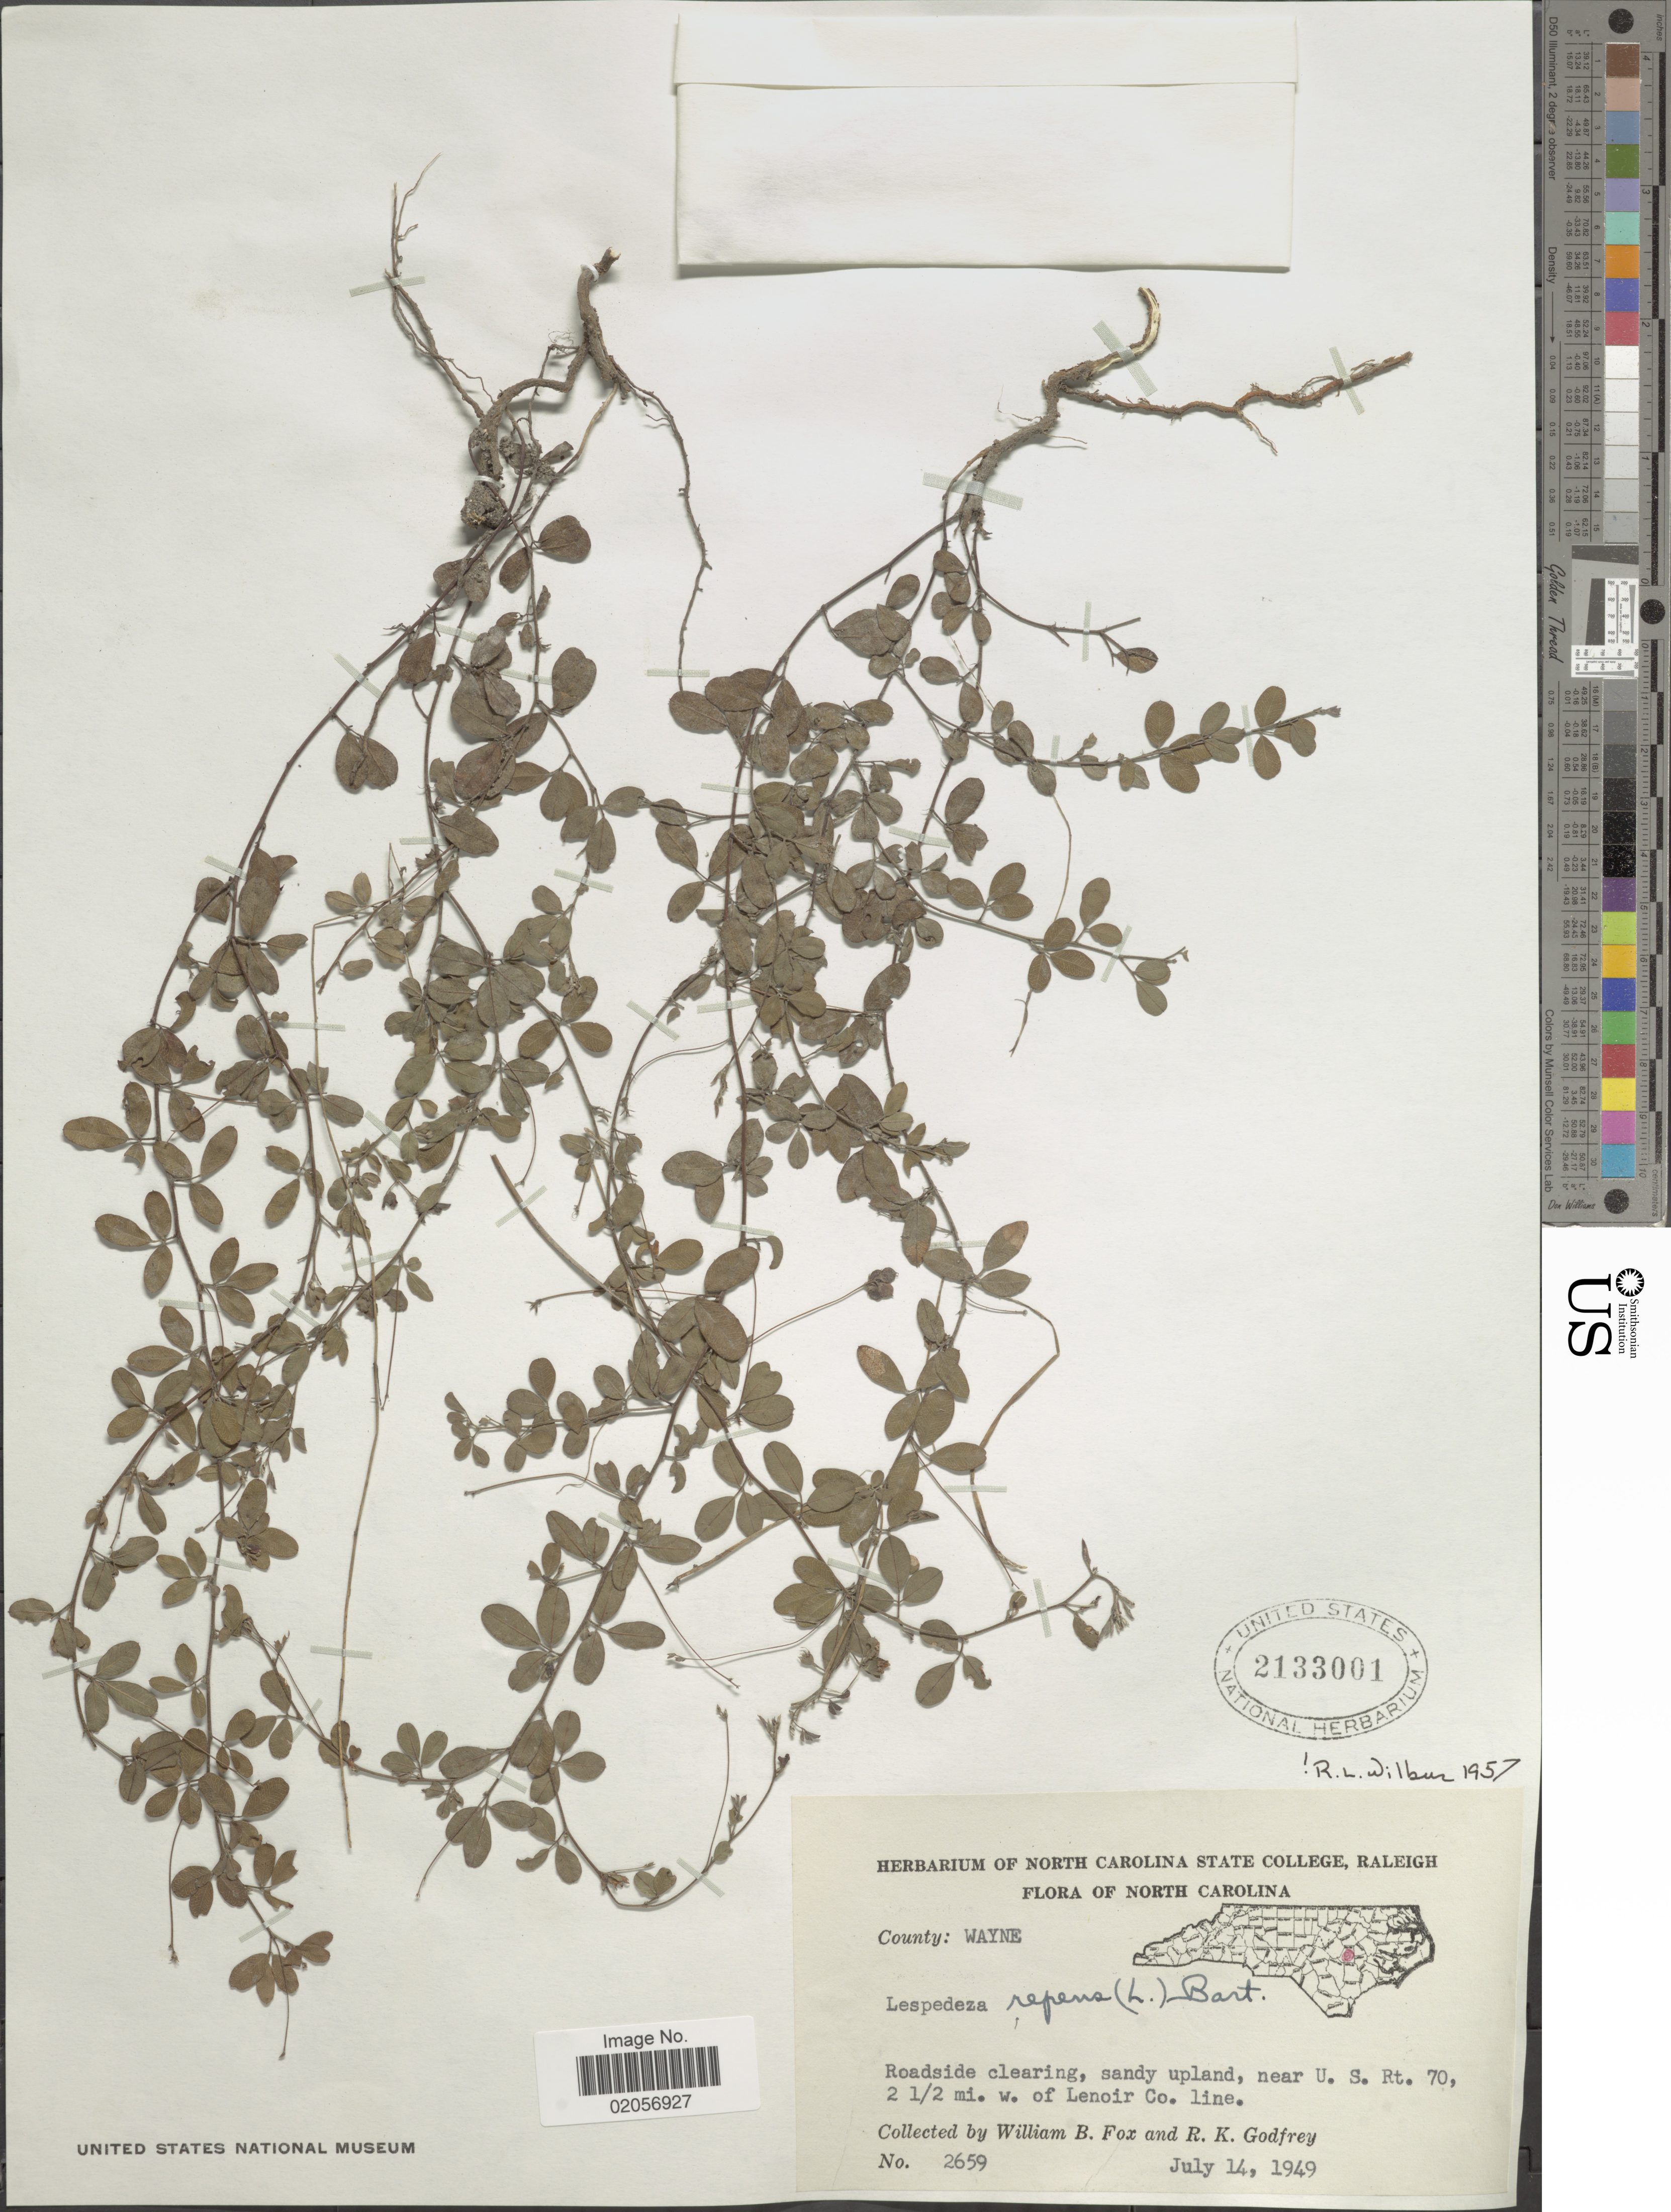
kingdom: Plantae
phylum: Tracheophyta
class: Magnoliopsida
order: Fabales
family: Fabaceae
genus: Lespedeza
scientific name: Lespedeza repens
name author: (L.) W.P.C. Barton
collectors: W. B. Fox & R. K. Godfrey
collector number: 2659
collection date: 1949-07-14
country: United States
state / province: North Carolina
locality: County: Wayne. Roadside clearing, sandy upland, near U. S. Rt. 70, 2 1/2 mi. w. of Lenoir Co. line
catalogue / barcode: US 2133001